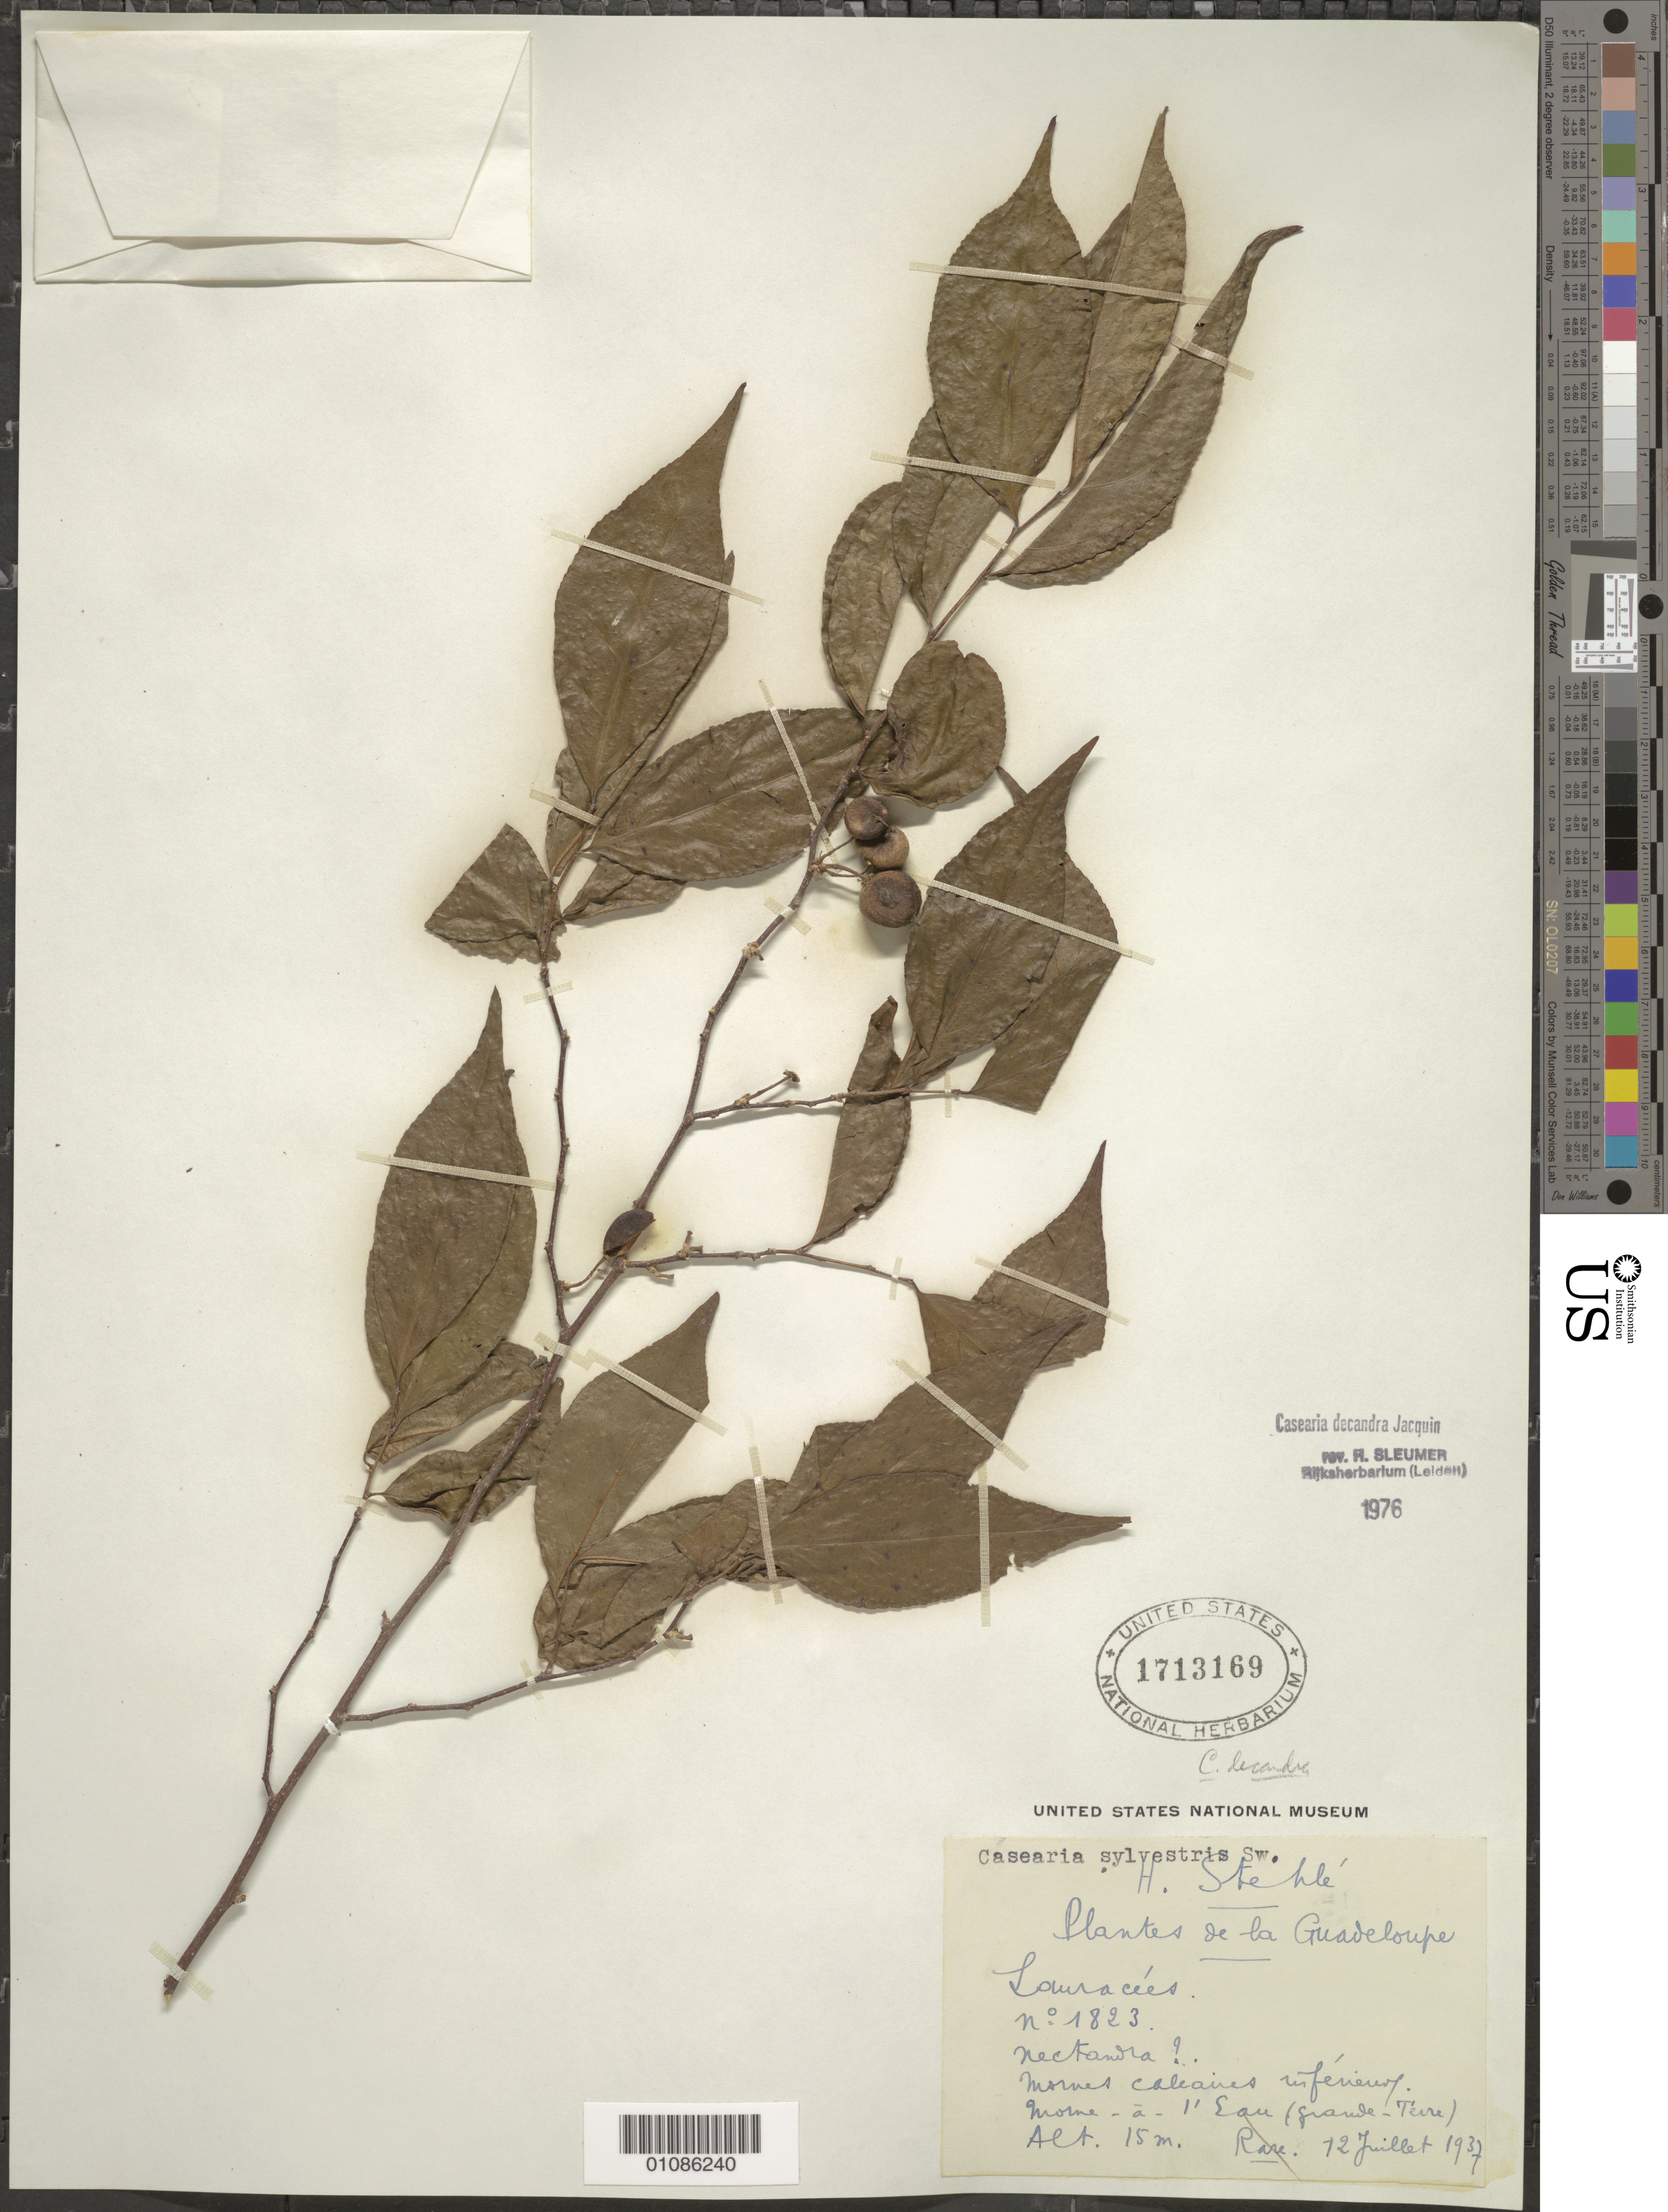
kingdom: Plantae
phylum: Tracheophyta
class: Magnoliopsida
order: Malpighiales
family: Salicaceae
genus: Casearia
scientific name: Casearia decandra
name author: Jacq.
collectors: H. Stehlé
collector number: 1823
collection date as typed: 1937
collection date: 1937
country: Guadeloupe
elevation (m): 15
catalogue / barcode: US 1713169